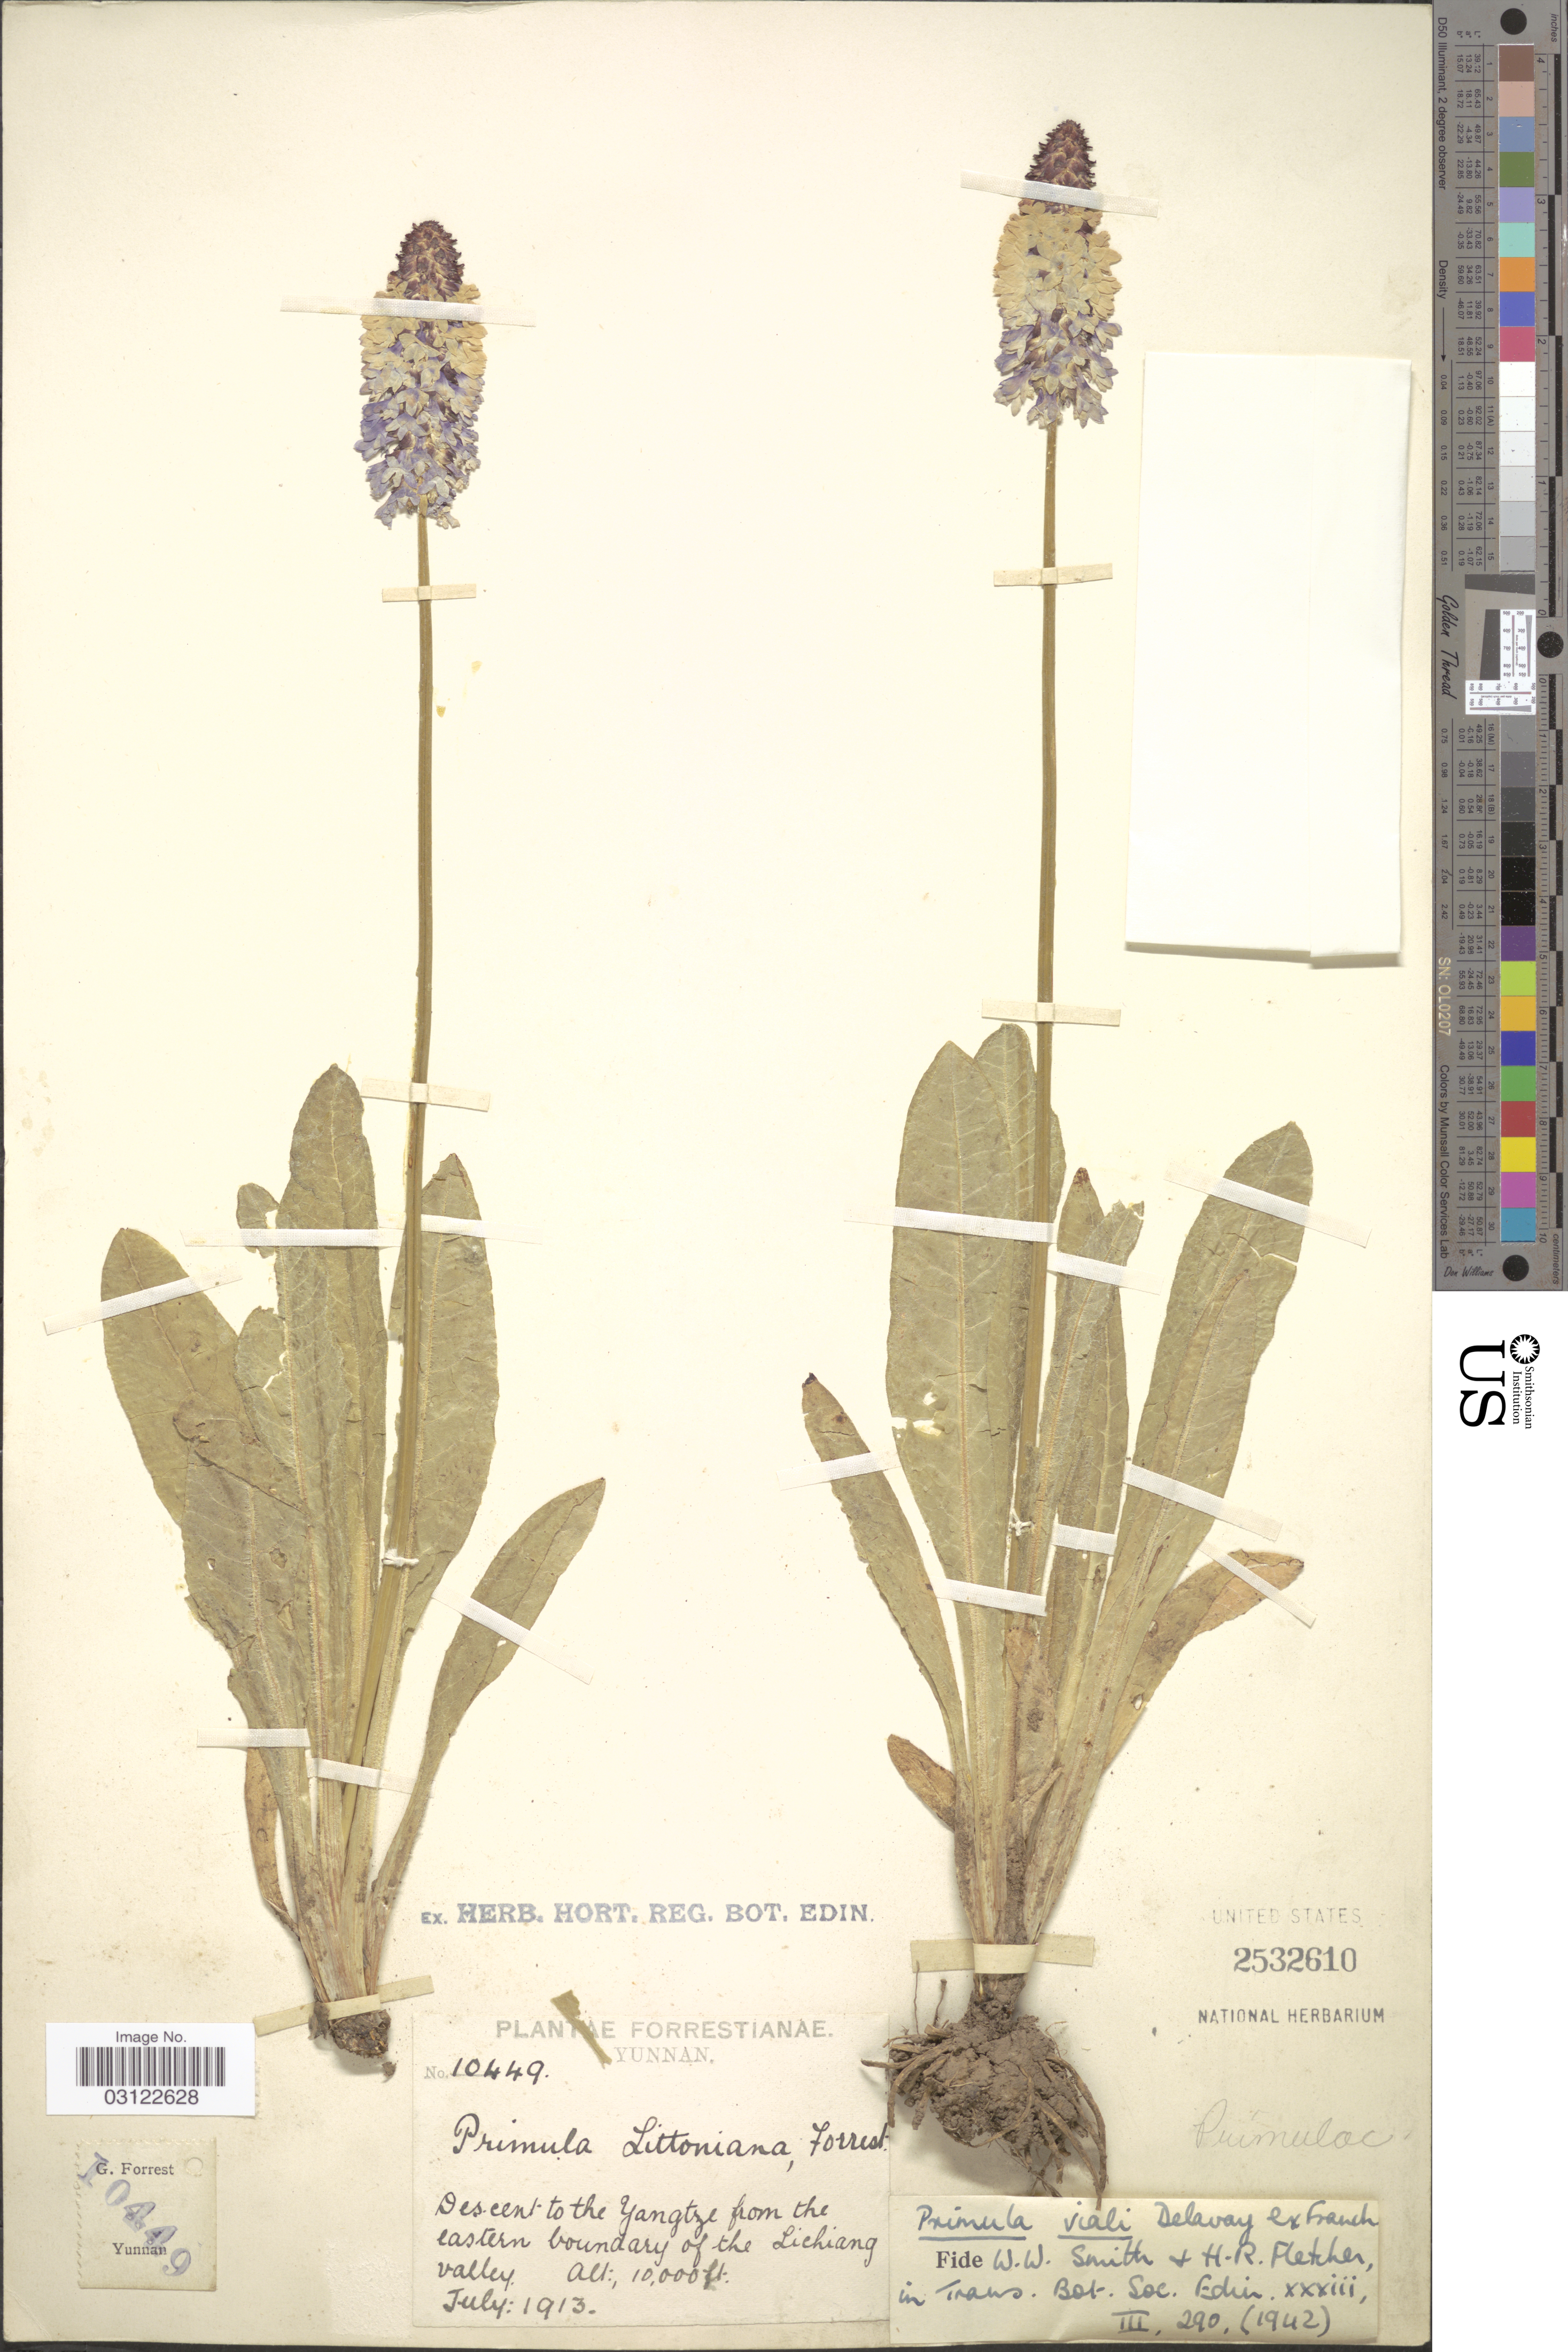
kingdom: Plantae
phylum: Tracheophyta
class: Magnoliopsida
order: Ericales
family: Primulaceae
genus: Primula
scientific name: Primula vialii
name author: Delavay ex Franch.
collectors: G. Forrest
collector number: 10449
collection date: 1913-07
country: China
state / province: Yunnan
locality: Descent to the Yangtze from the eastern boundary of the Lichiang valley.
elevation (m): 3048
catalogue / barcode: US 2532610